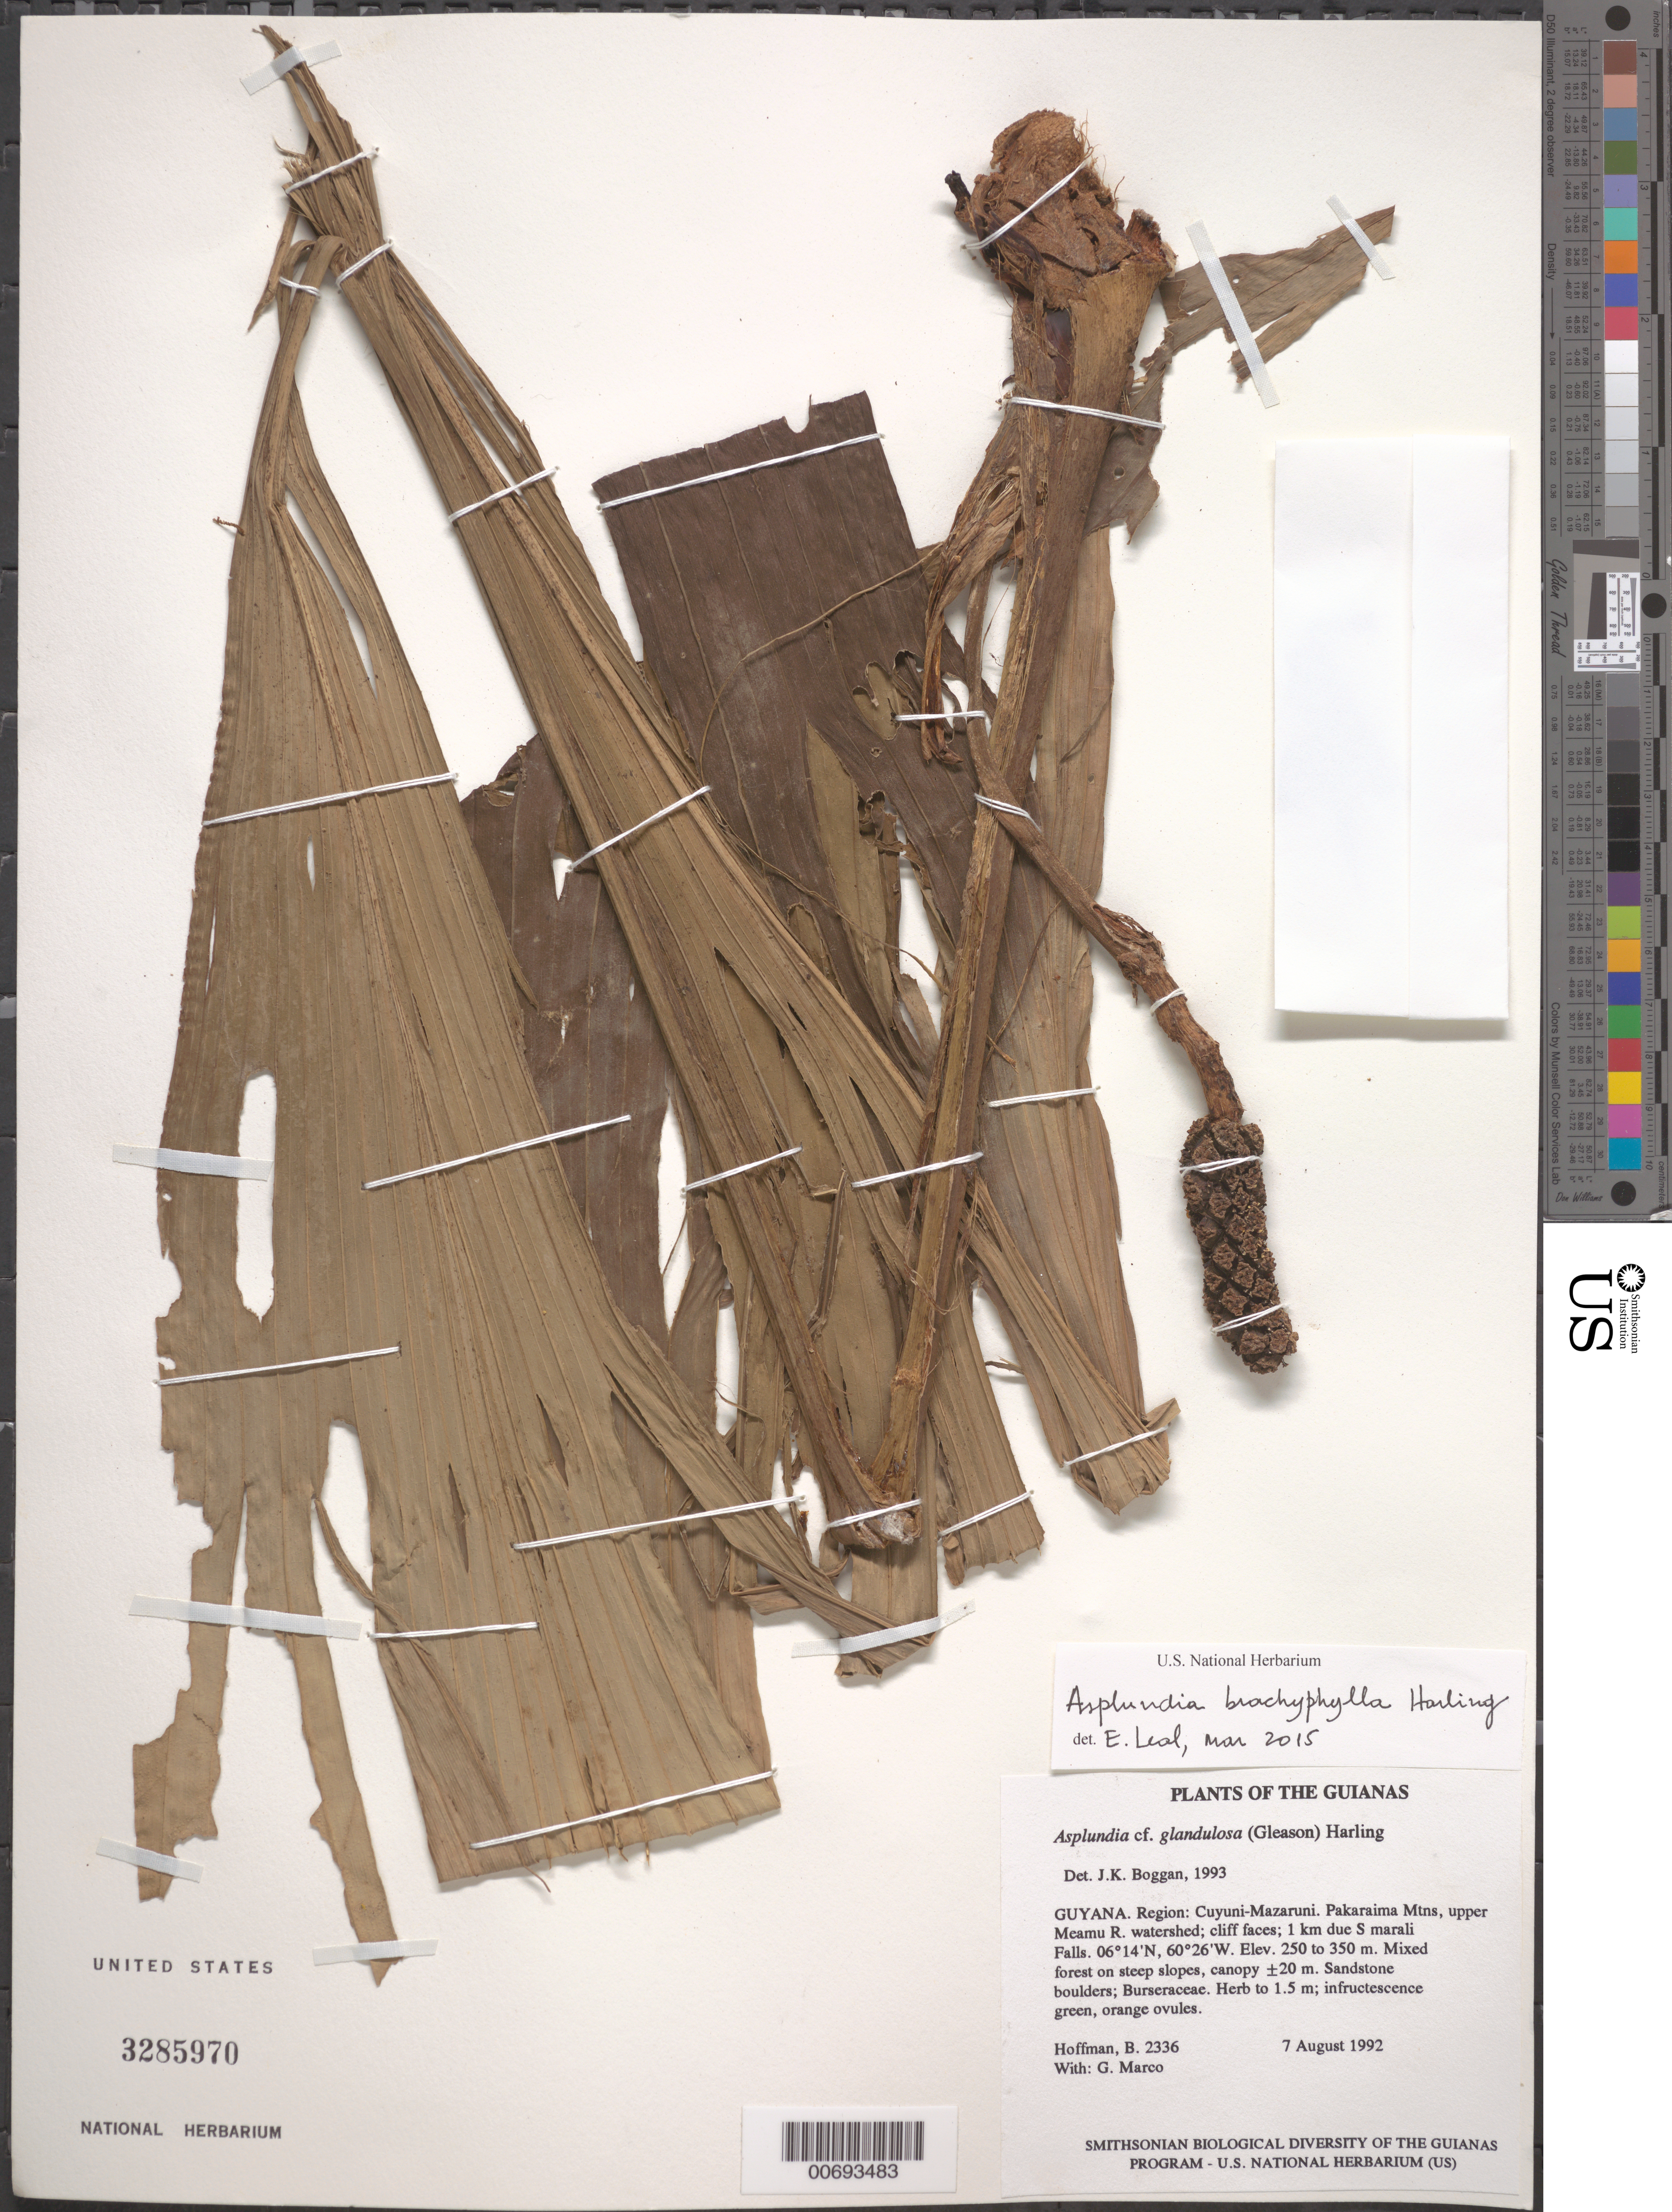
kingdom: Plantae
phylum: Tracheophyta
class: Liliopsida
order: Pandanales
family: Cyclanthaceae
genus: Asplundia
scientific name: Asplundia glandulosa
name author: (Gleason) Harling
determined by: Boggan, J. K., (US), NMNH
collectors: B. Hoffman & G. Marco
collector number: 2336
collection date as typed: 7 August 1992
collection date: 1992-08-07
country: Guyana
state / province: Cuyuni-Mazaruni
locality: Pakaraima Mountains, upper Meamu River watershed; cliff faces; 1 km due S of Marali Falls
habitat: Mixed forest on steep slopes, canopy ±20 m. Sandstone boulders; Burseraceae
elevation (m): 250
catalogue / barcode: US 3285970